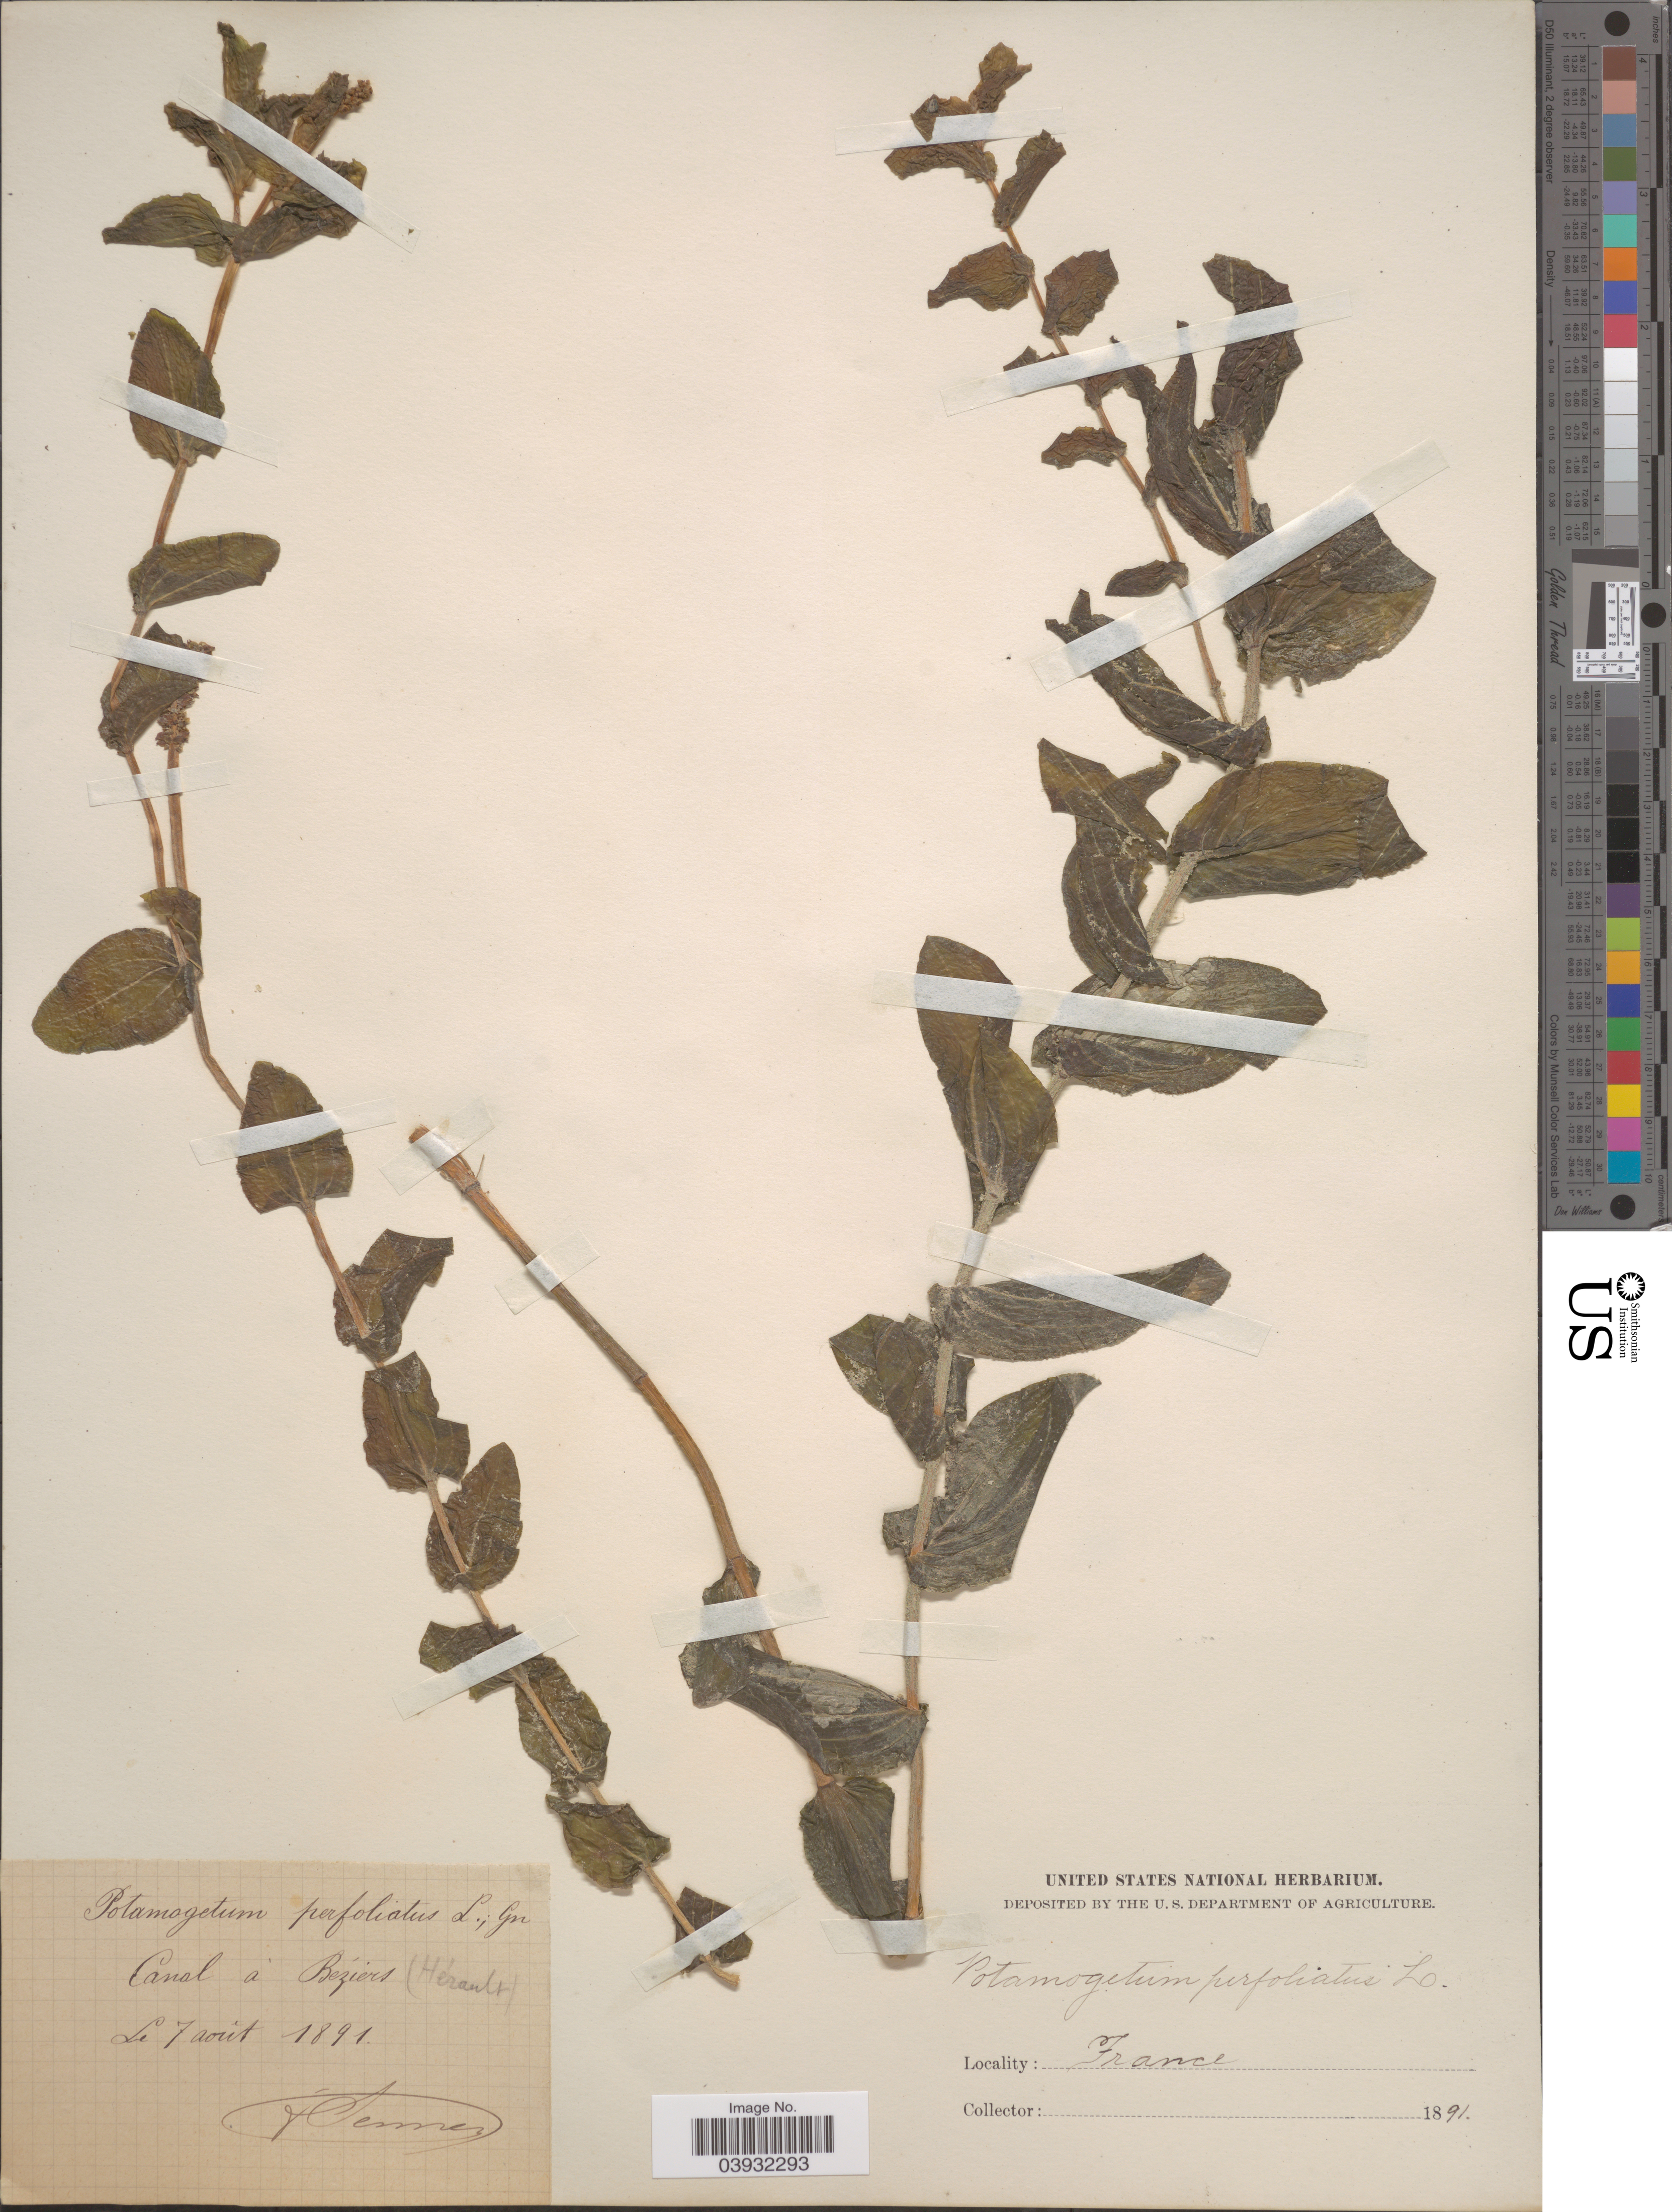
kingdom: Plantae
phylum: Tracheophyta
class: Liliopsida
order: Alismatales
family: Potamogetonaceae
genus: Potamogeton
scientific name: Potamogeton perfoliatus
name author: L.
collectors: E. Sennen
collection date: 1891-08-07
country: France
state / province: Occitanie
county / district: Hérault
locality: Canal à Béziers (Hérault).